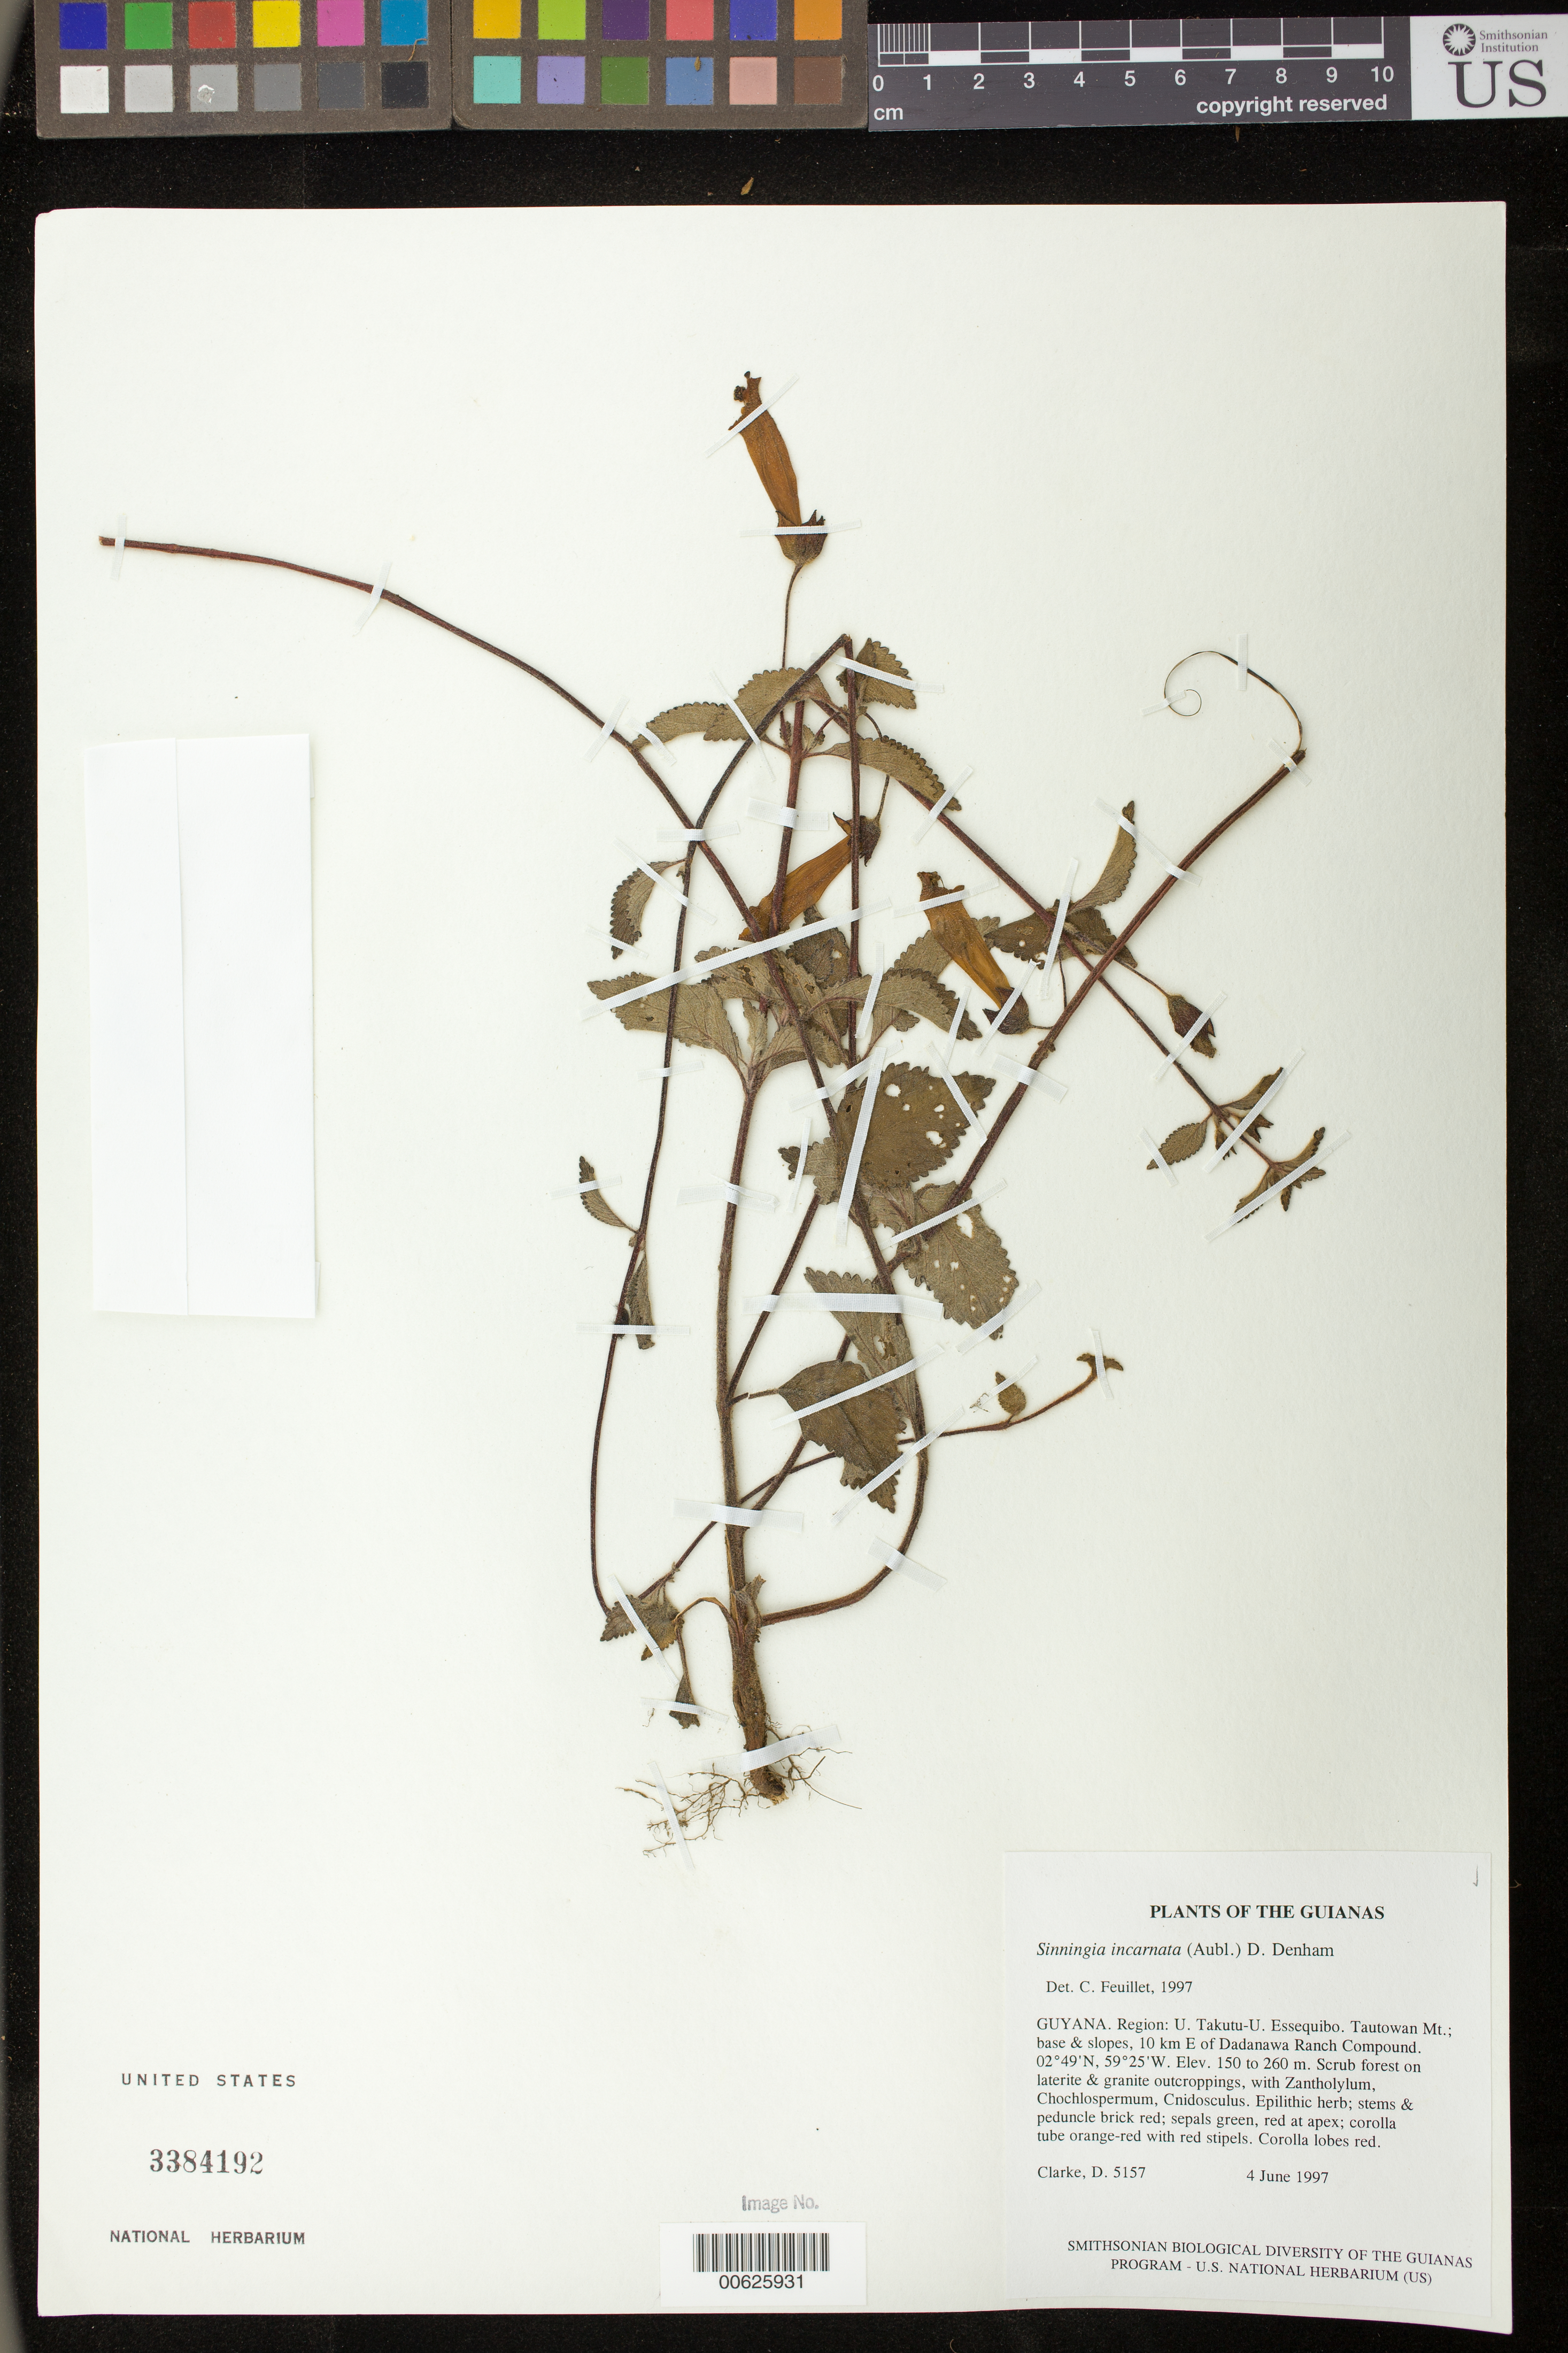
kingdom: Plantae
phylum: Tracheophyta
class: Magnoliopsida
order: Lamiales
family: Gesneriaceae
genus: Sinningia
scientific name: Sinningia incarnata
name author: (Aubl.) D.L. Denham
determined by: Feuillet, C.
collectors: H. D. Clarke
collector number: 5157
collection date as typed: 04 Jun 1997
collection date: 1997-06-04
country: Guyana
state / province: U. Takutu-U. Essequibo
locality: Tautowan Mt.; base & slopes, 10 km E of Dadanawa Ranch Compound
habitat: Scrub forest on laterite & granite outcroppings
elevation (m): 150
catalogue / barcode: US 3384192